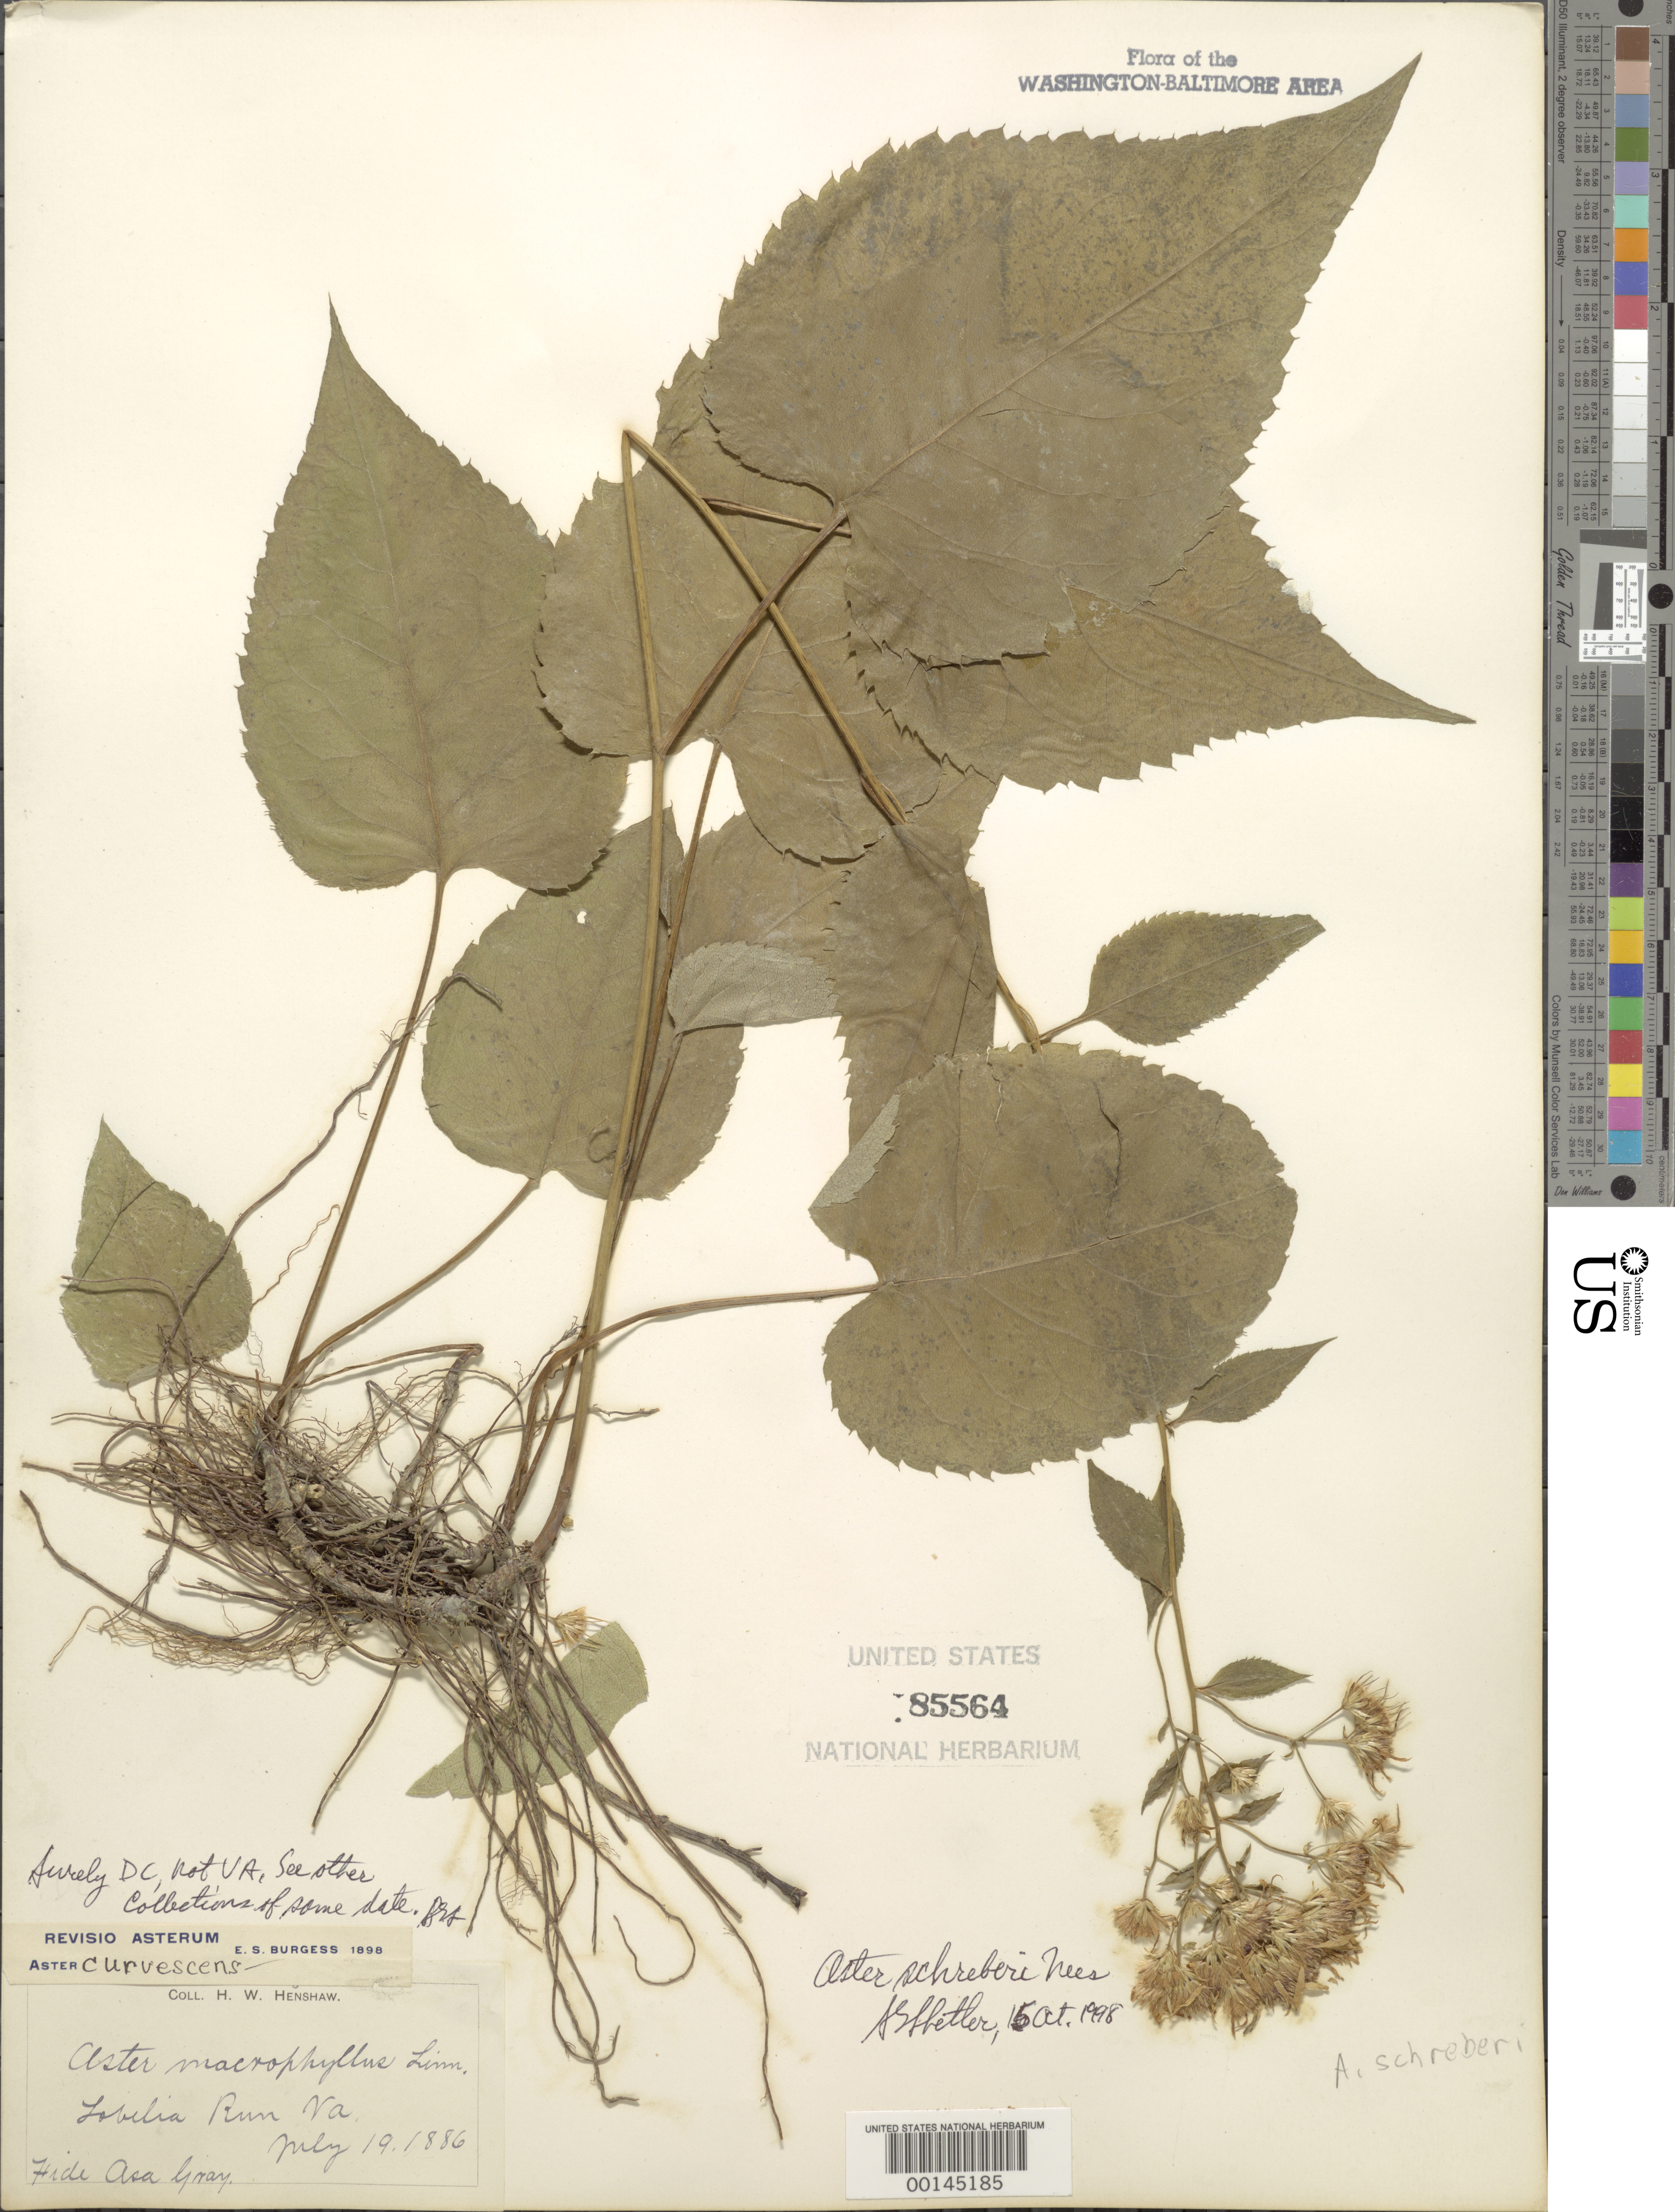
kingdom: Plantae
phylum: Tracheophyta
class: Magnoliopsida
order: Asterales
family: Asteraceae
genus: Eurybia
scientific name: Eurybia schreberi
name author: (Nees) Nees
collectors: H. Henshaw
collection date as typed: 19 Jul 1886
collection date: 1886-07-19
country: United States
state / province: District of Columbia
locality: Lobelia Run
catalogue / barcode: US 85564